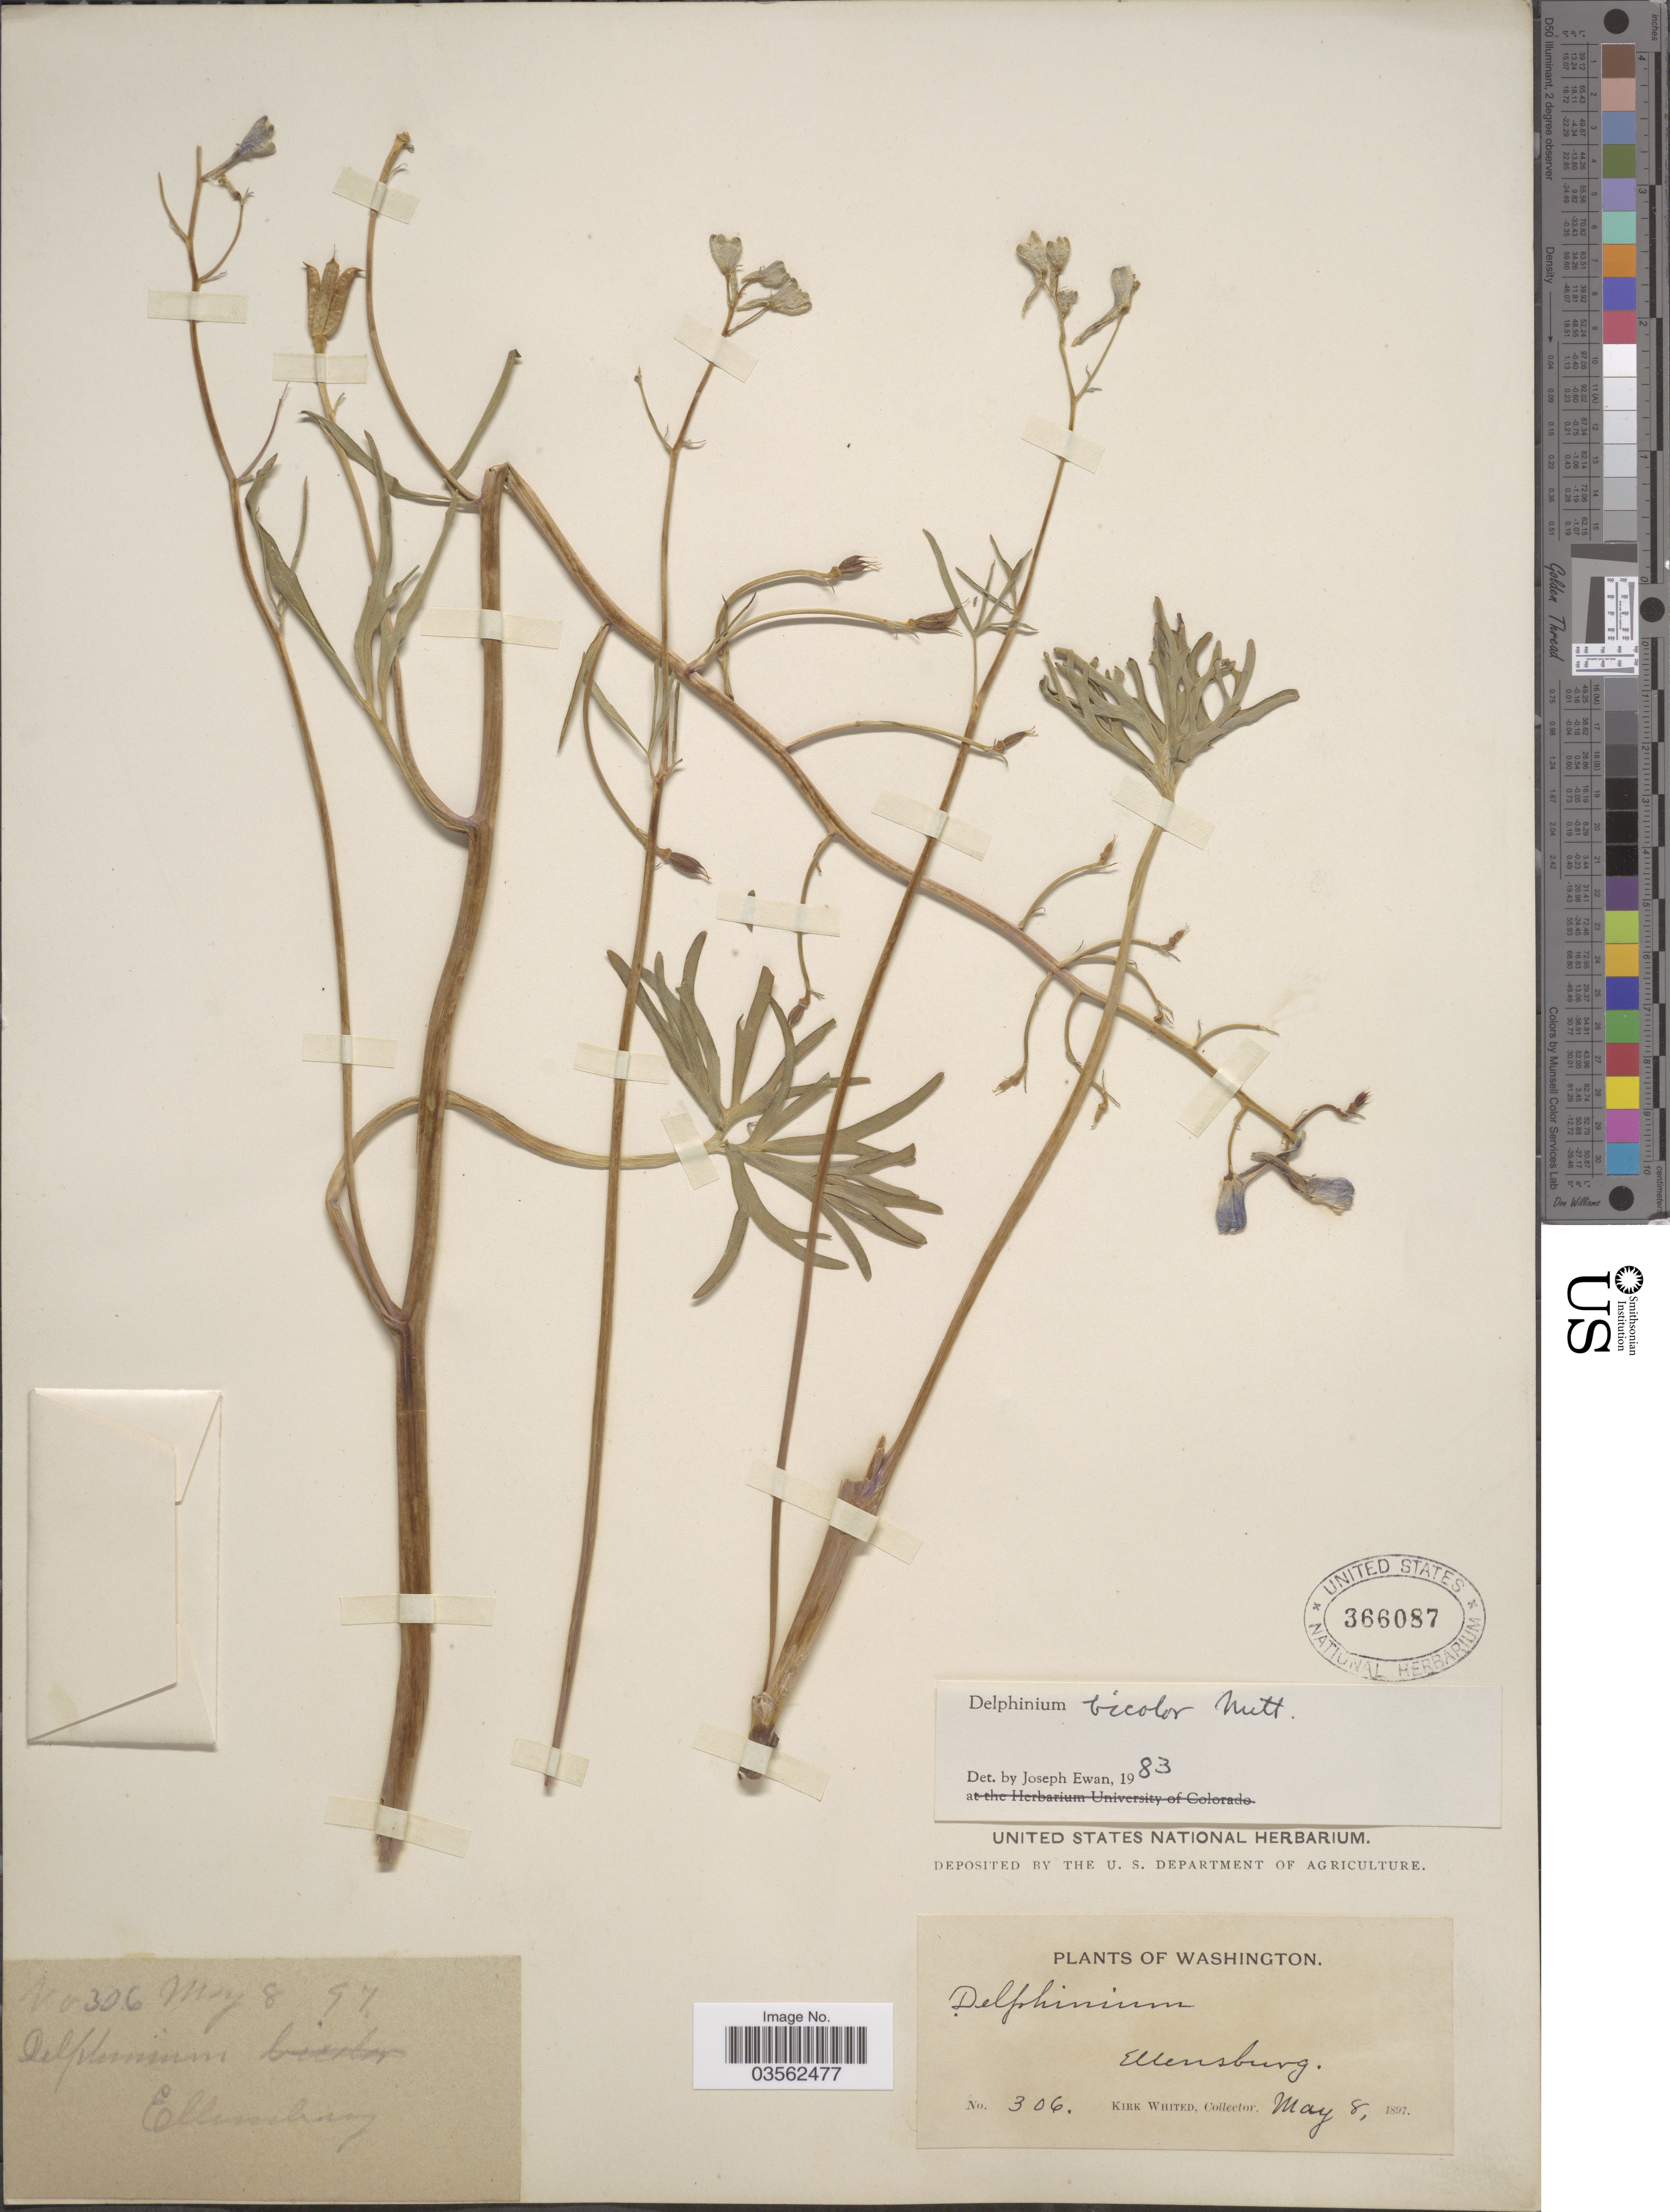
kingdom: Plantae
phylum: Tracheophyta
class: Magnoliopsida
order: Ranunculales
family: Ranunculaceae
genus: Delphinium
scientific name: Delphinium bicolor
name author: Nutt.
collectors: K. Whited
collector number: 306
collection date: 1897-05-08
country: United States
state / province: Washington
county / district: Kittitas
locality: Ellensburg.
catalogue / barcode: US 366087